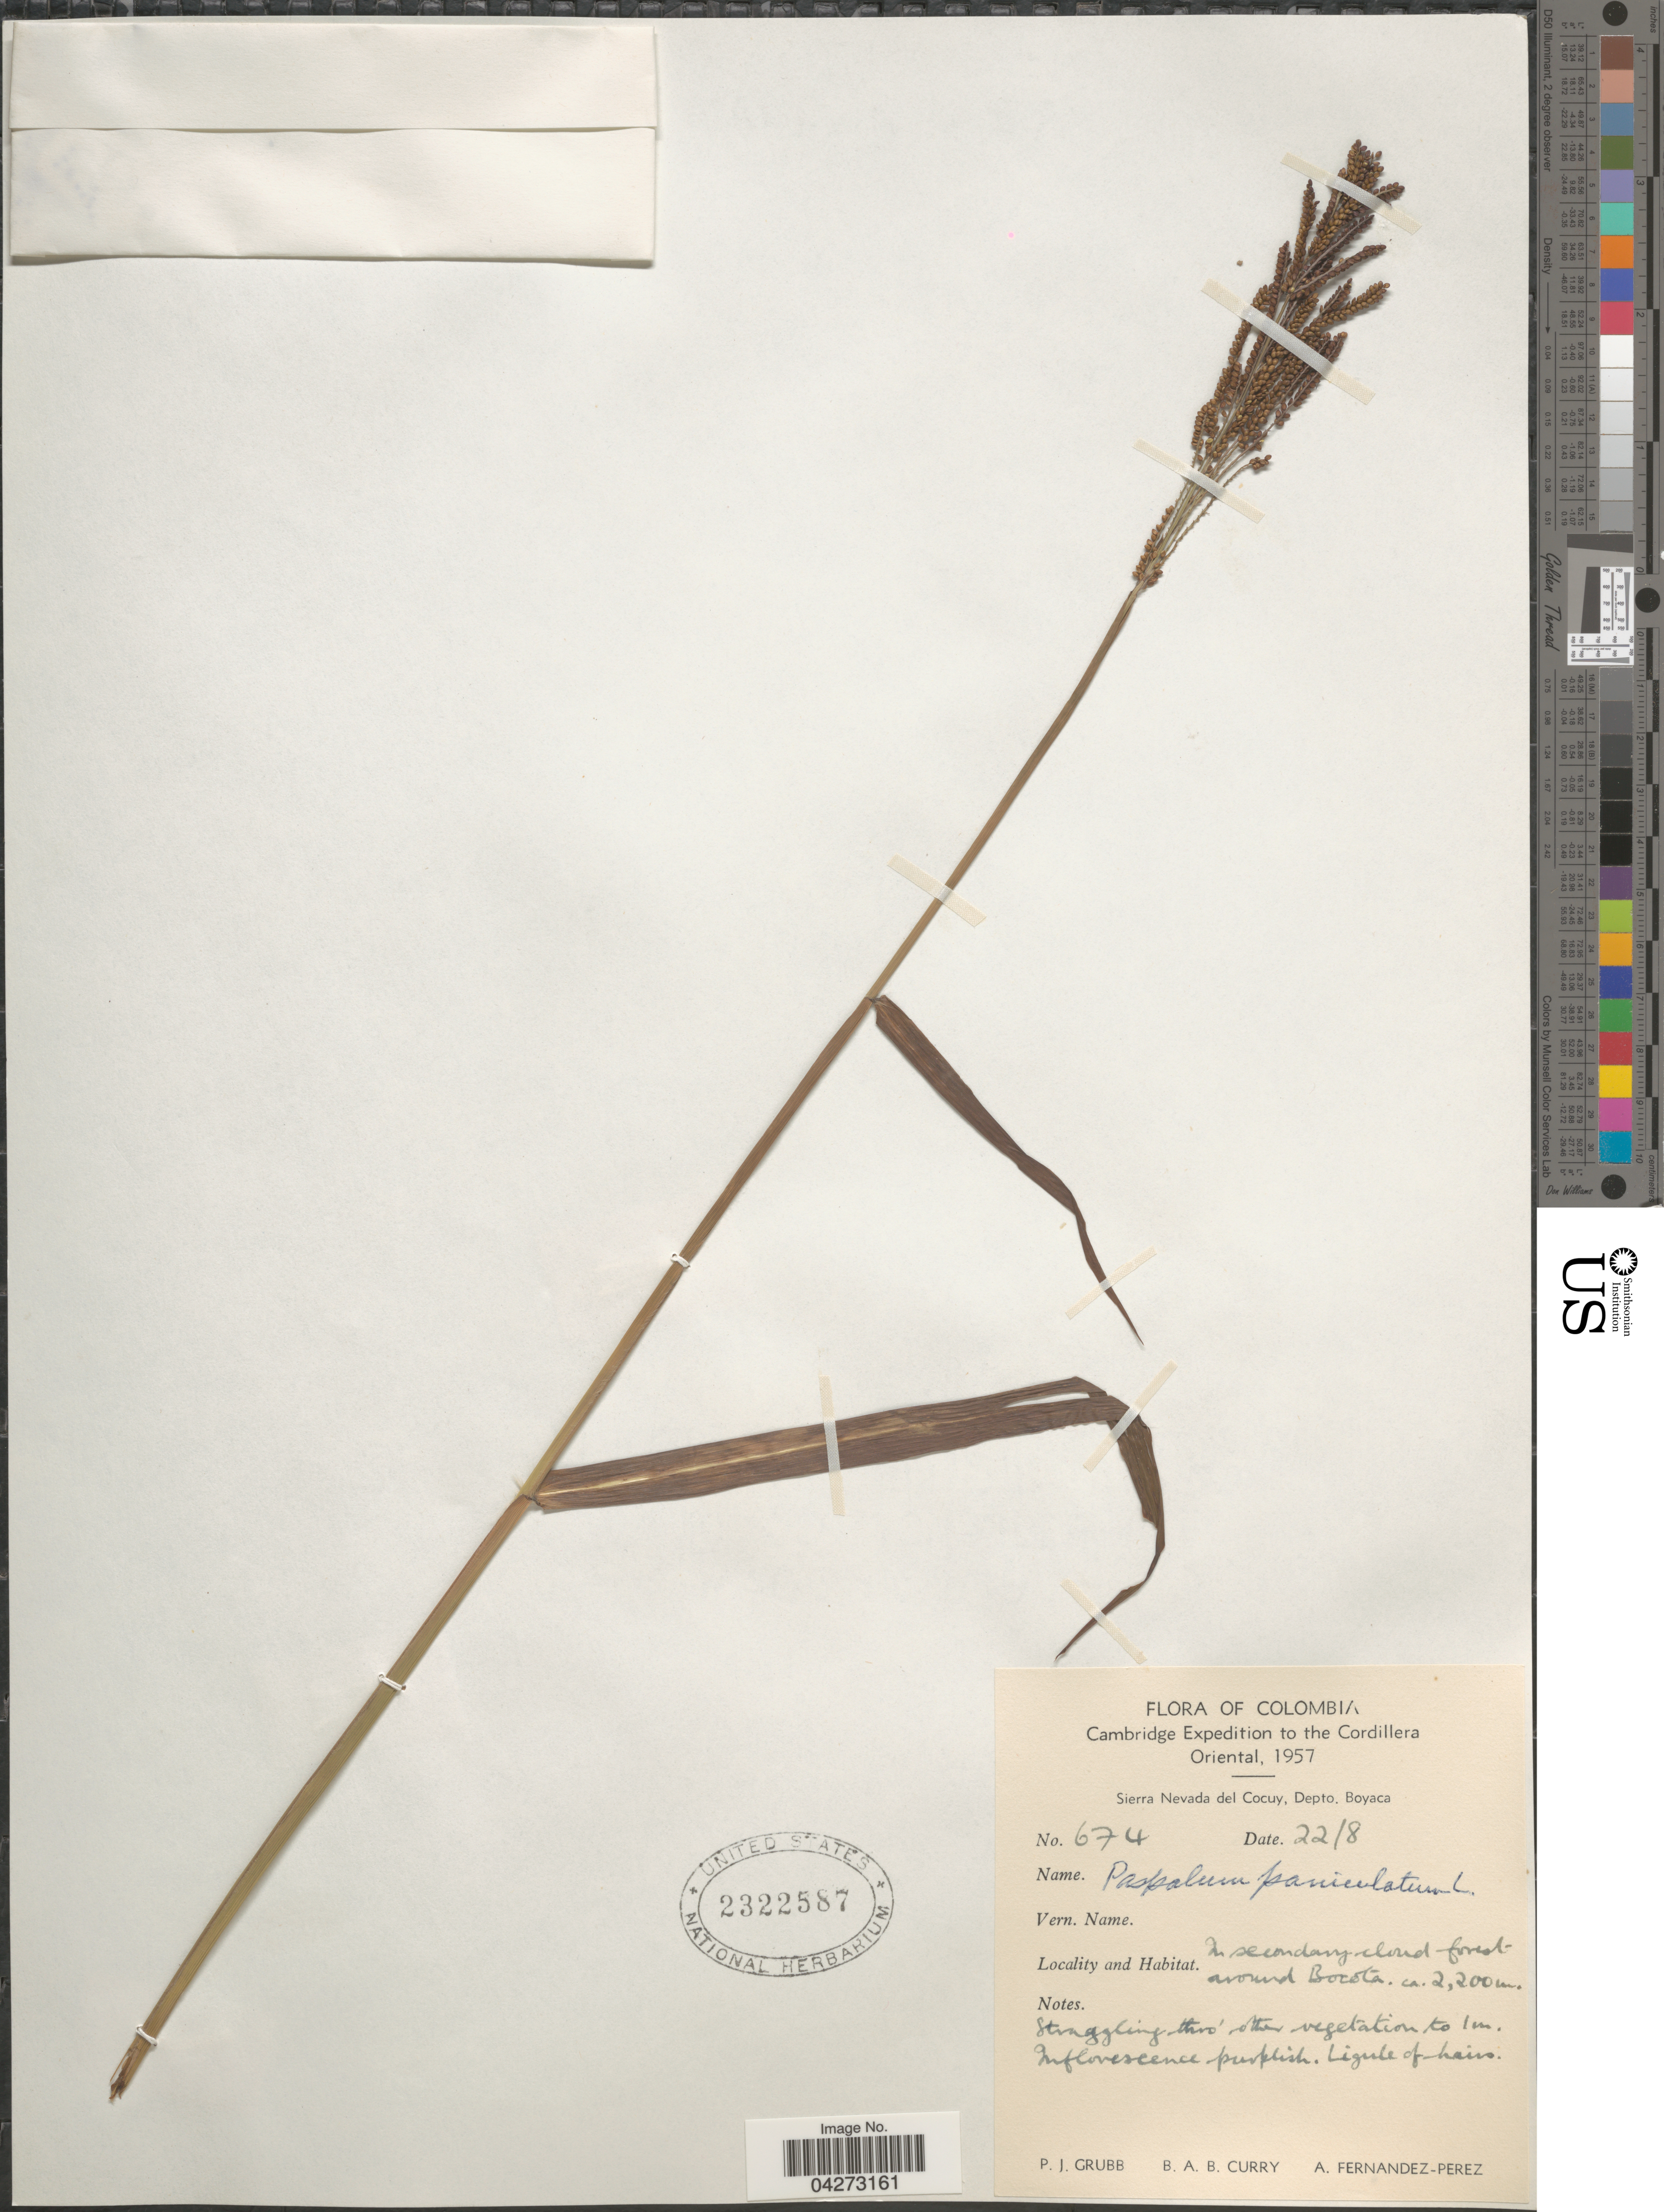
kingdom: Plantae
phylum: Tracheophyta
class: Liliopsida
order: Poales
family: Poaceae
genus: Paspalum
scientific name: Paspalum paniculatum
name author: L.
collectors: P. J. Grubb, B. A. B. Curry & A. Fernández-Pérez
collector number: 674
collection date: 1957-08-22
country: Colombia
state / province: Boyacá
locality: Cambridge Expedition to the Cordillera Oriental, 1957. Sierra Nevada del Cocuy, Depto. Boyaca. Around Bocota.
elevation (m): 2200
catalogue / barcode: US 2322587